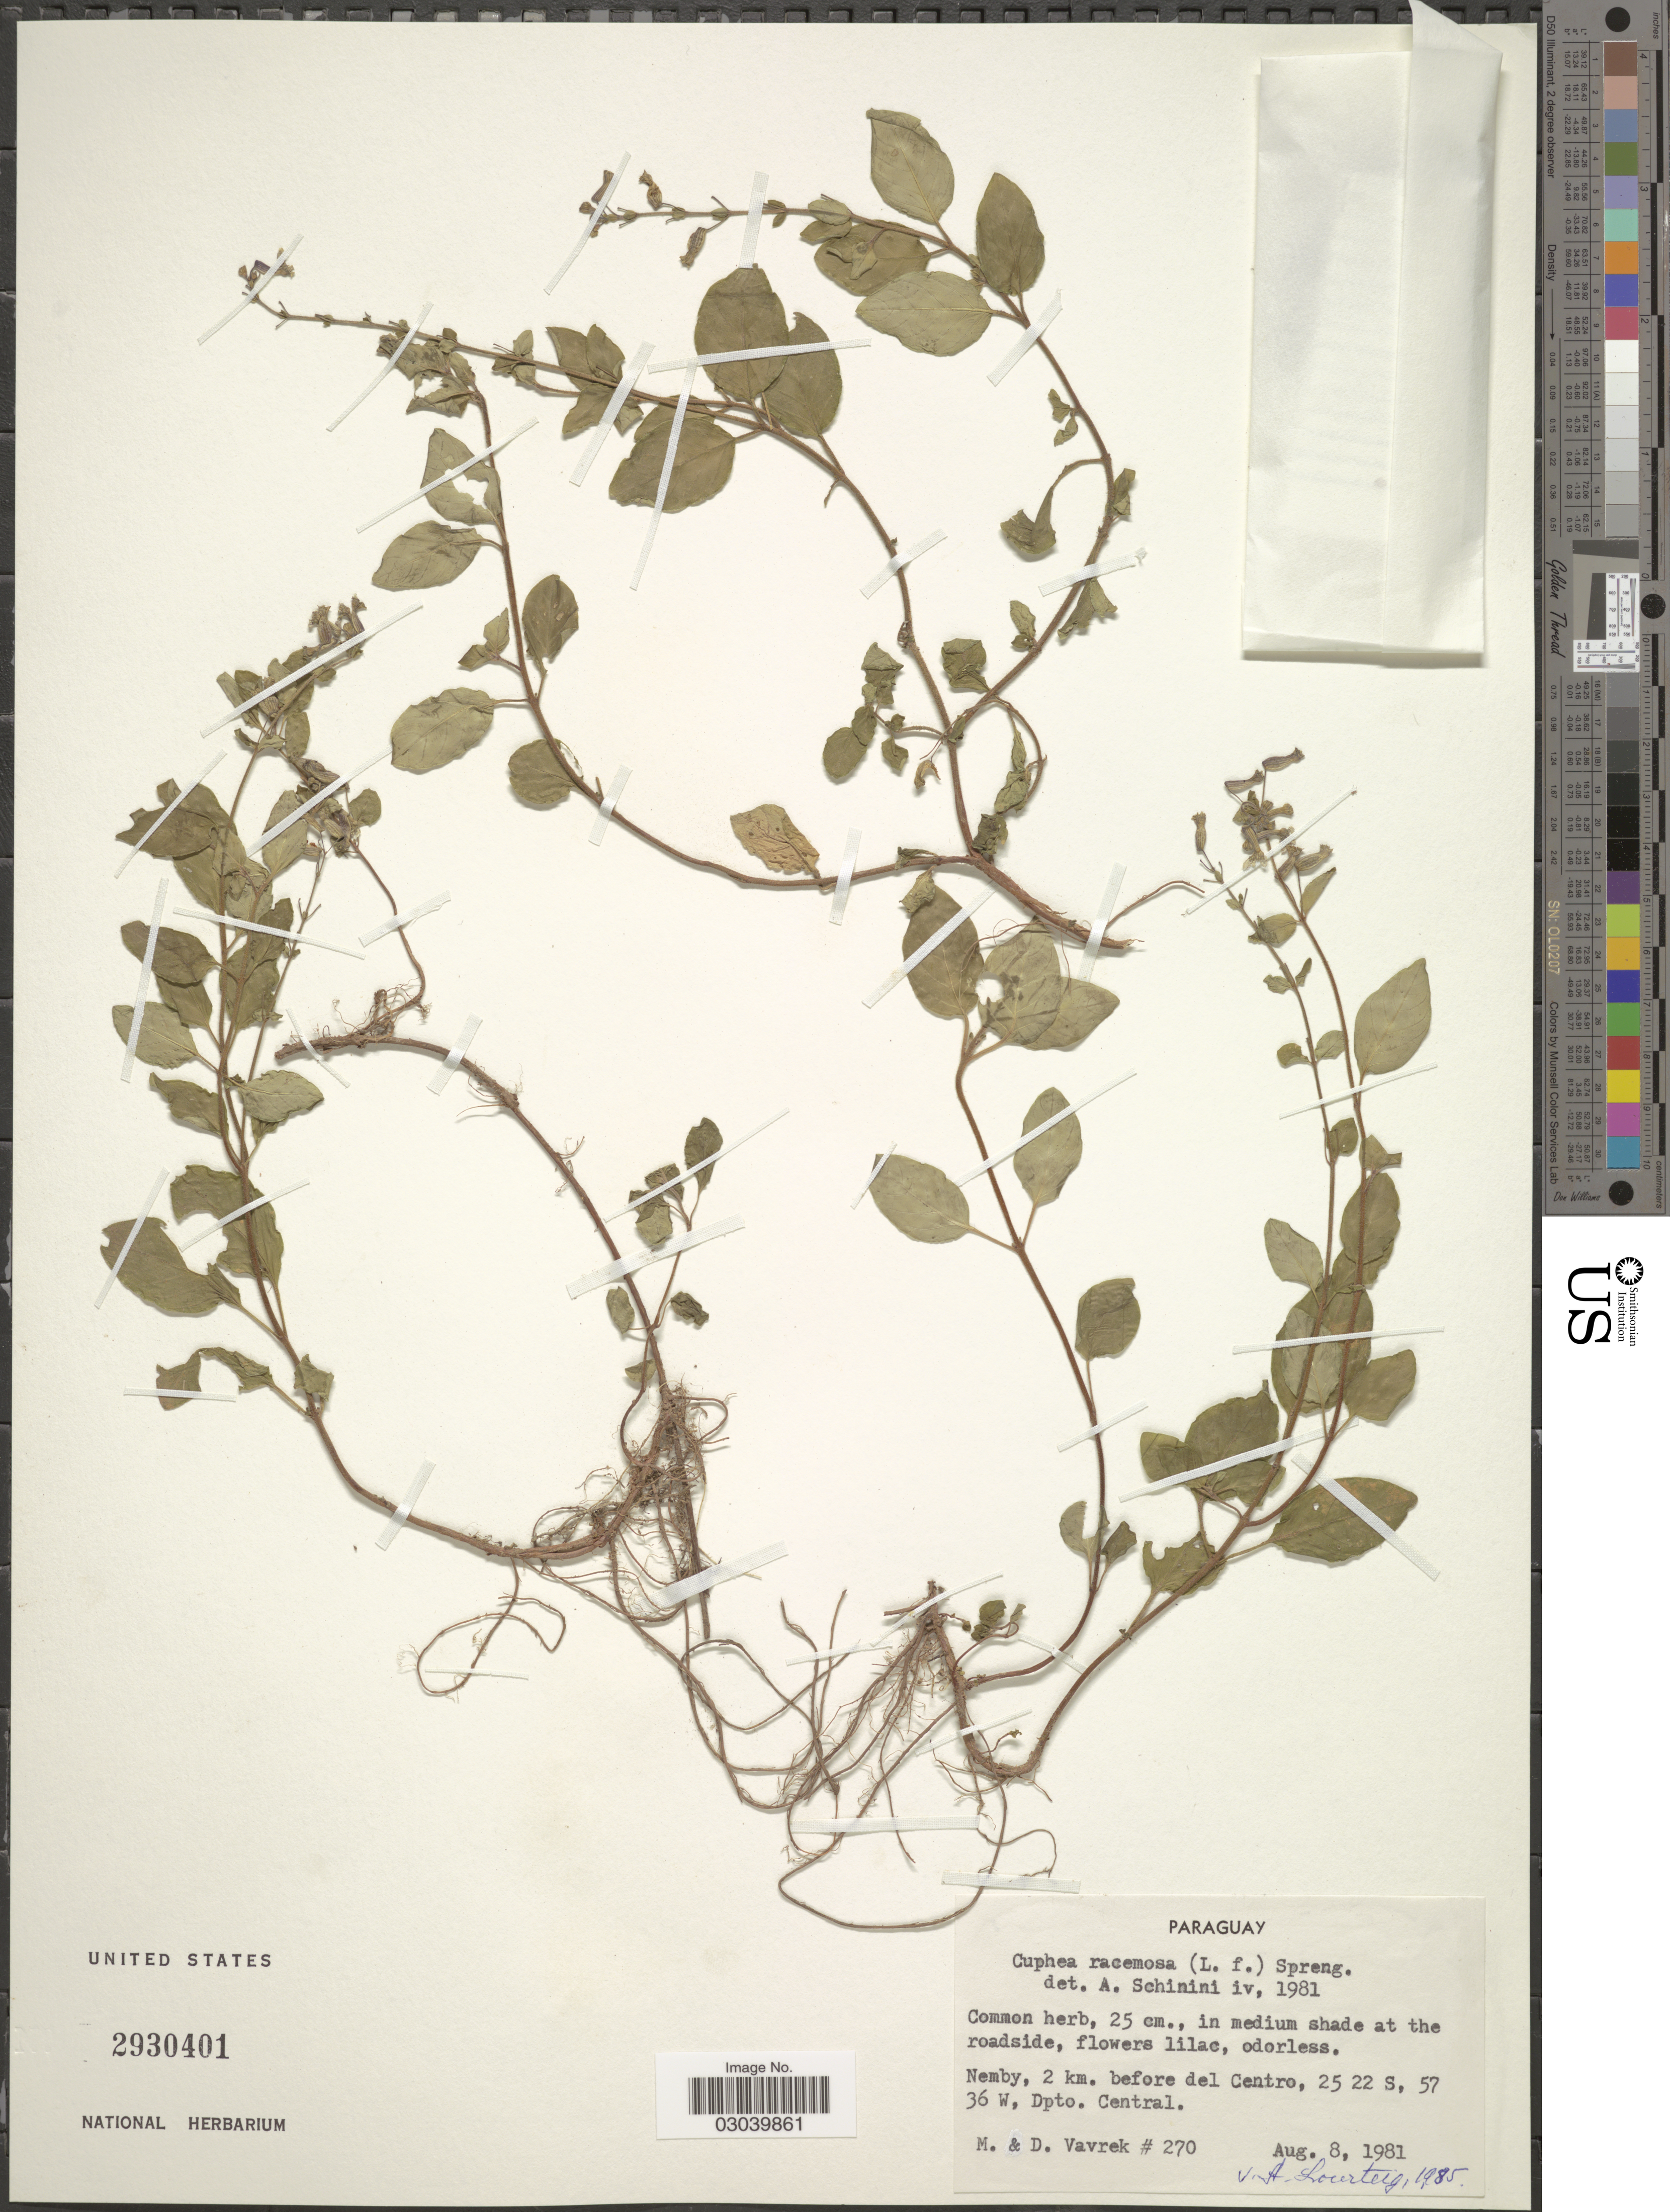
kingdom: Plantae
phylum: Tracheophyta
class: Magnoliopsida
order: Myrtales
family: Lythraceae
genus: Cuphea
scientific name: Cuphea racemosa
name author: (L. f.) Spreng.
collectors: M. Vavrek & D. Vavrek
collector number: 270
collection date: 1981-08-08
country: Paraguay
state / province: Central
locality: Nemby, 2 km. before del Centro, Dpto. Central.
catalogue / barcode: US 2930401